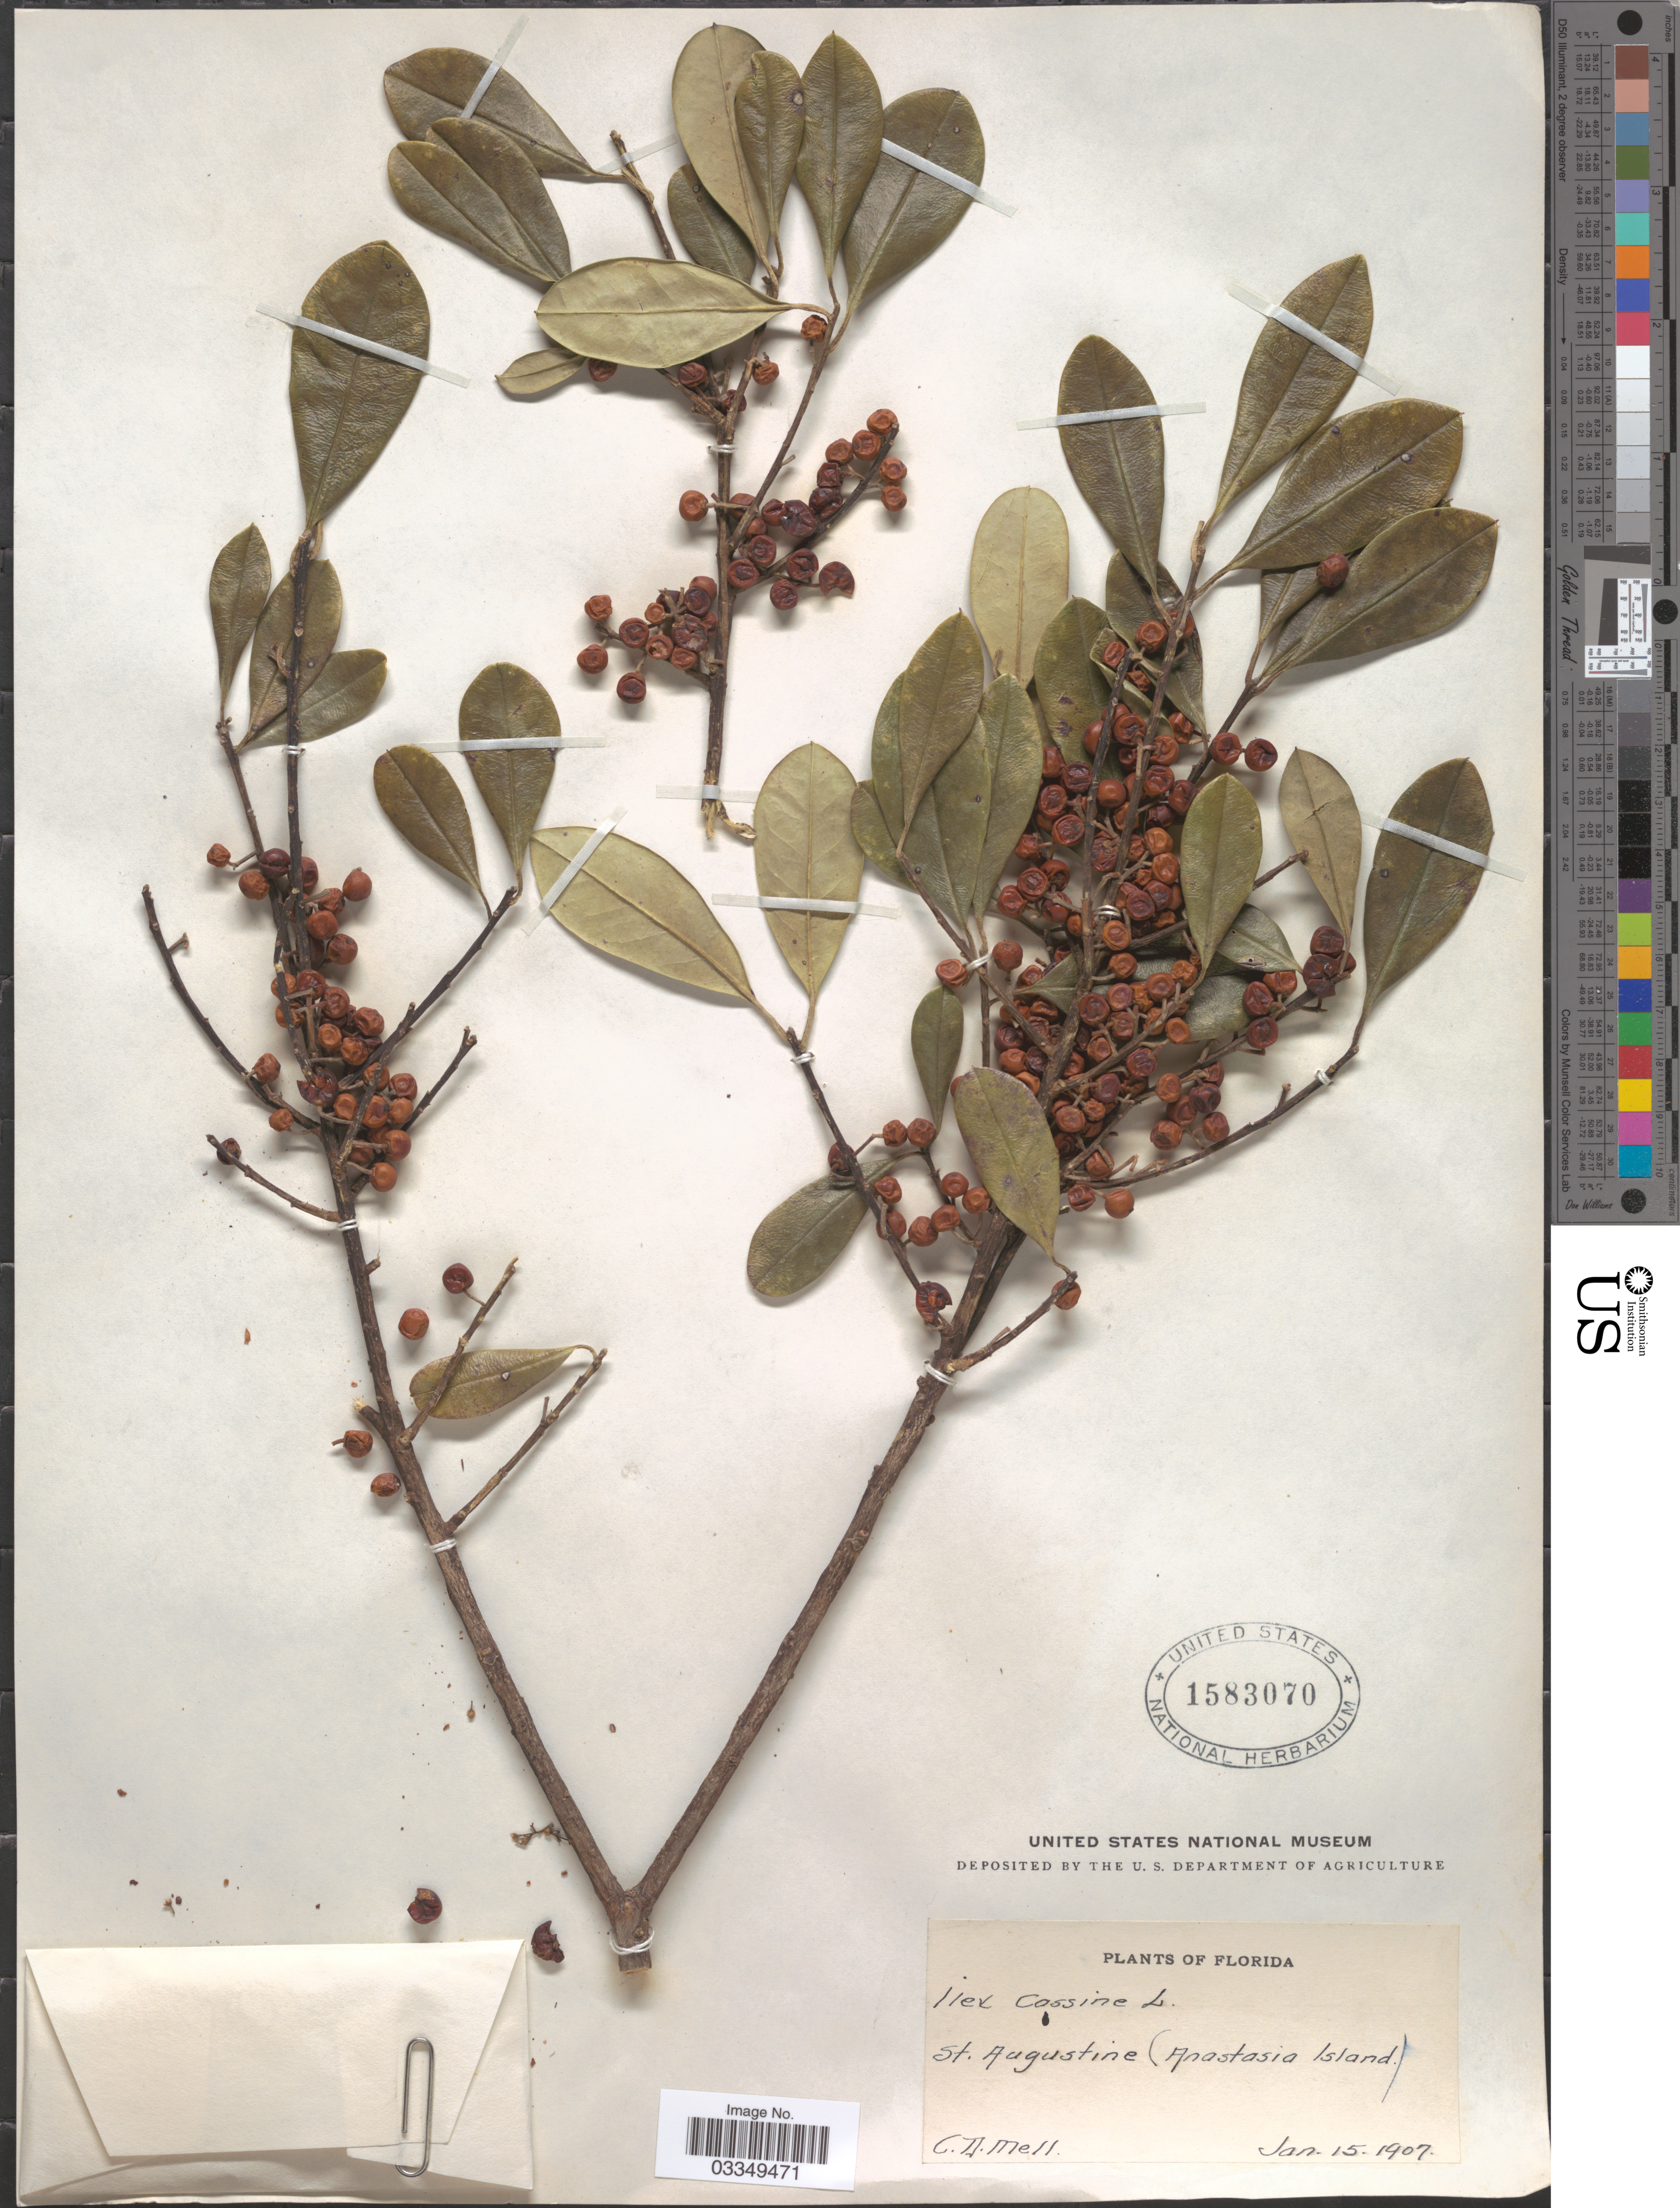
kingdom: Plantae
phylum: Tracheophyta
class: Magnoliopsida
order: Aquifoliales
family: Aquifoliaceae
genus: Ilex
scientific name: Ilex cassine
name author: L.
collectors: C. D. Mell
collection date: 1907-01-15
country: United States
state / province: Florida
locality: St. Augustine (Anastasia Island).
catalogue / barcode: US 1583070